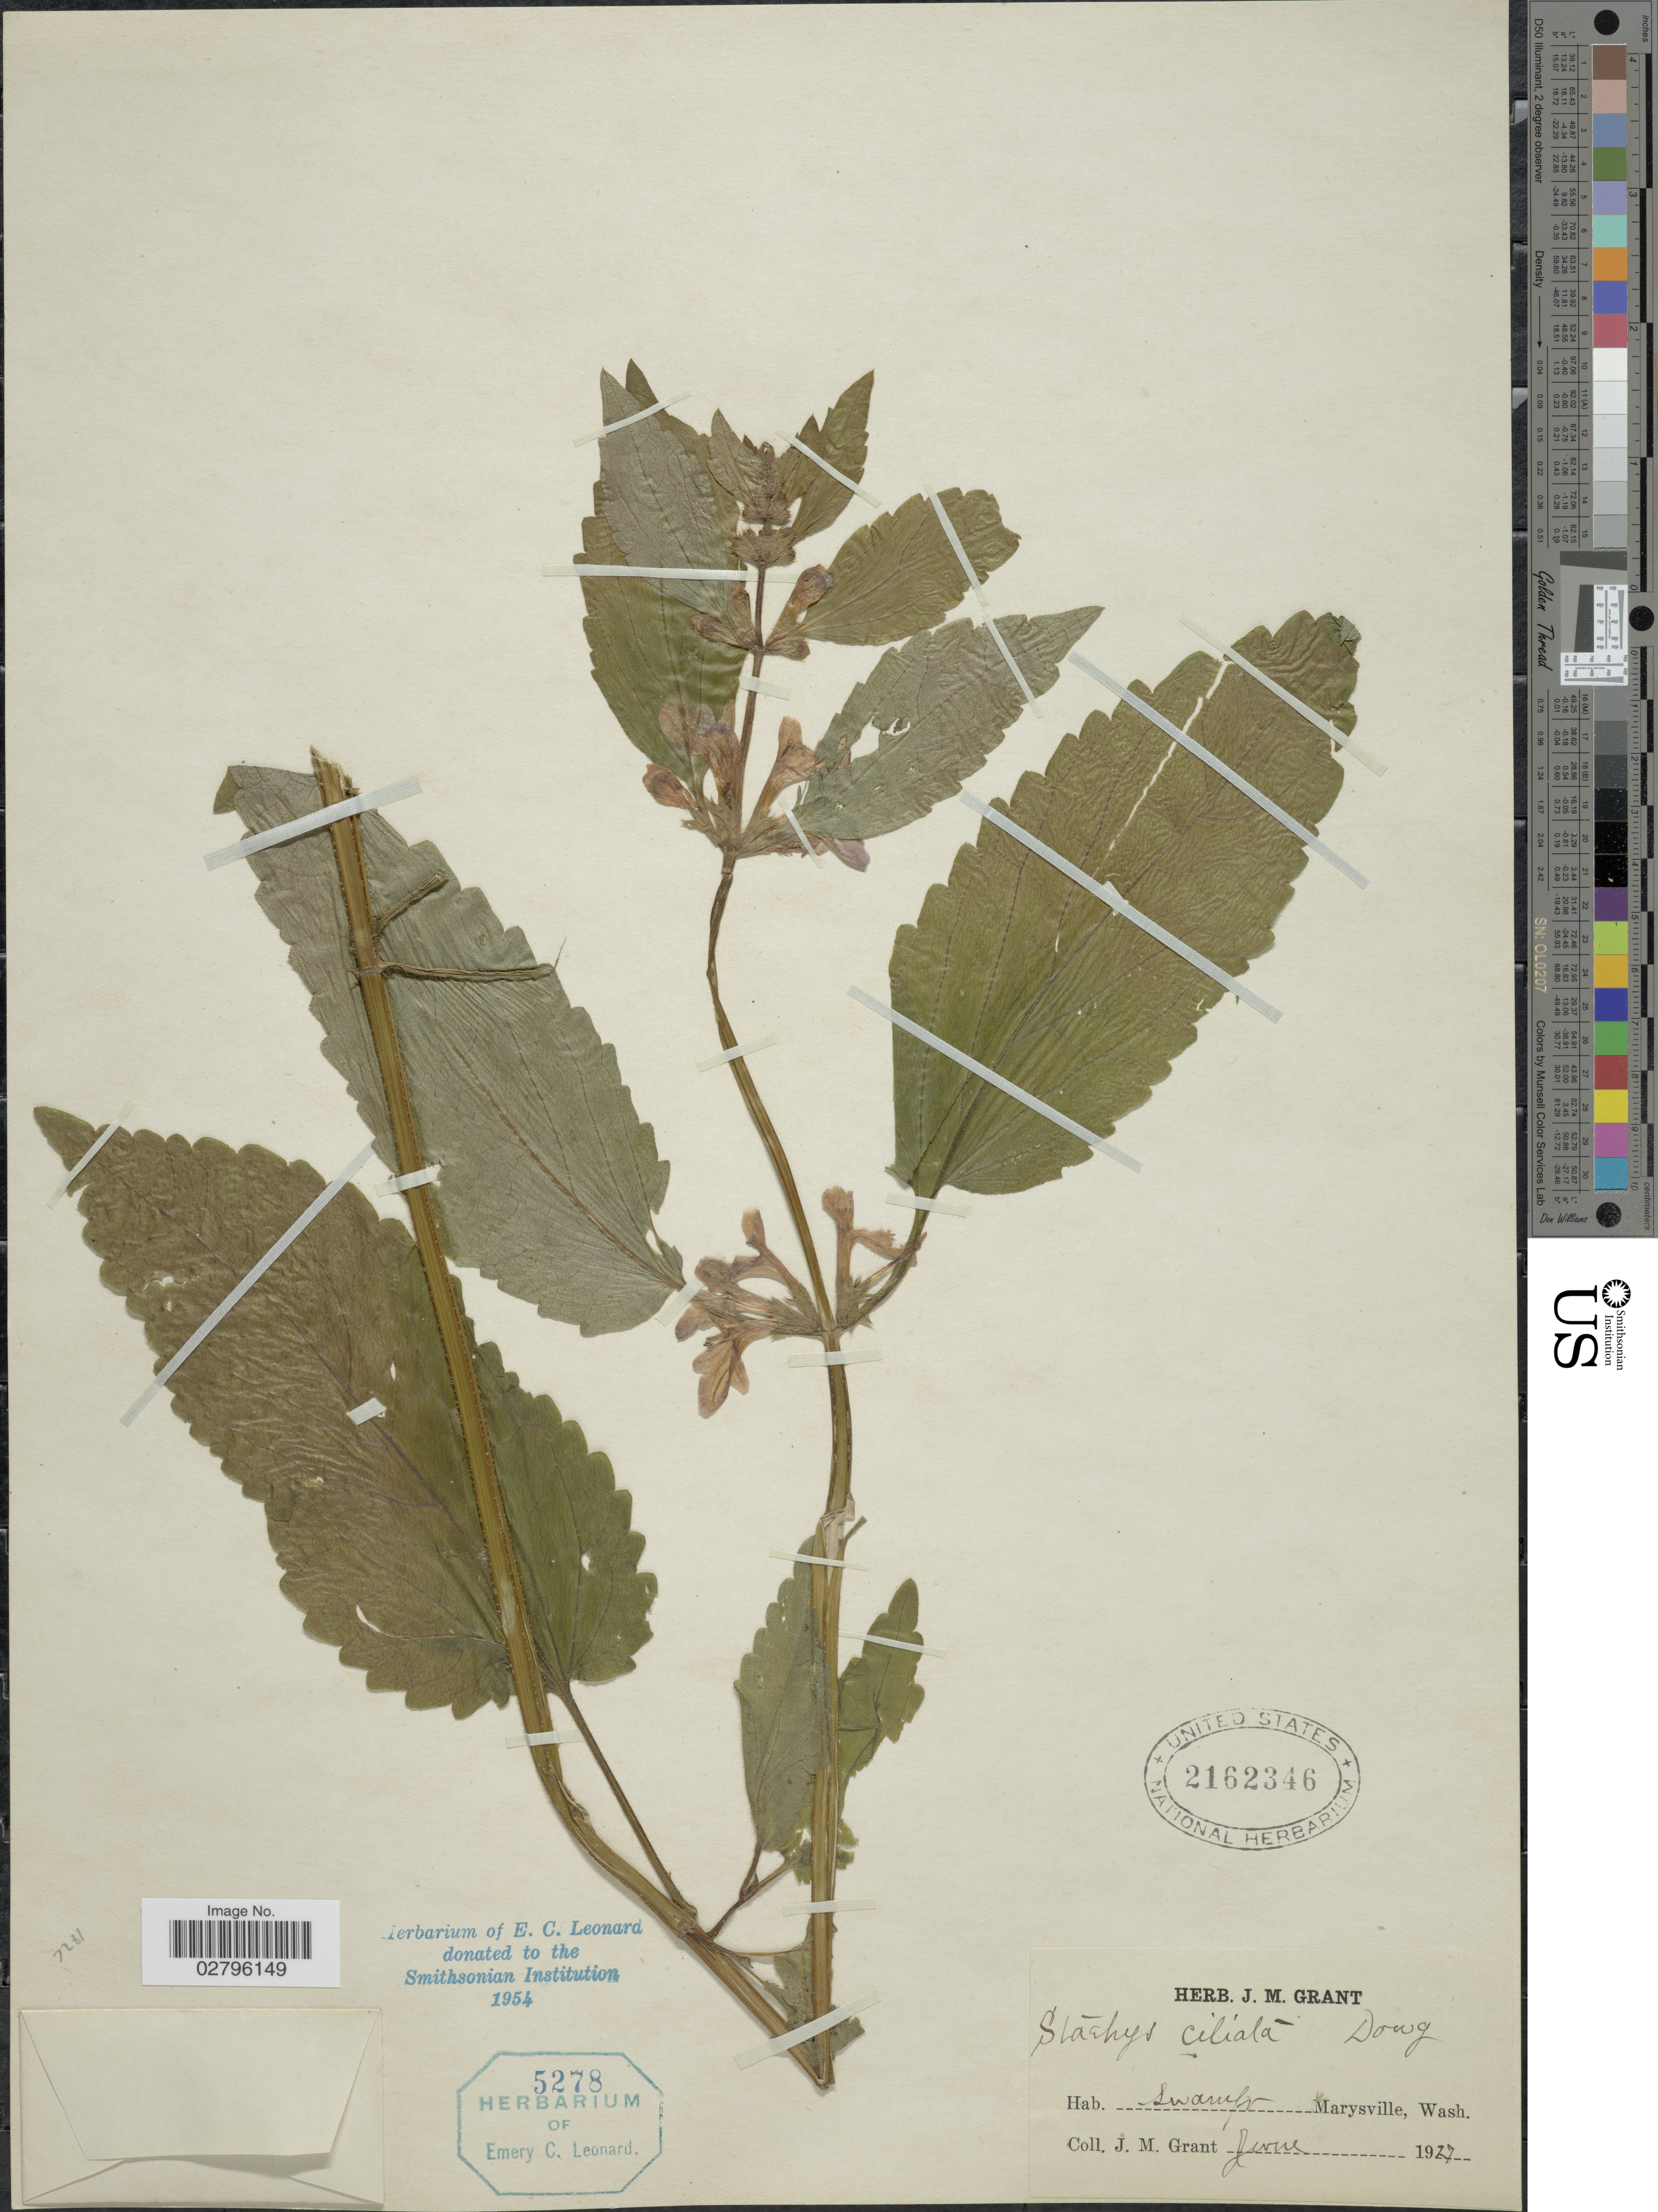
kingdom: Plantae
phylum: Tracheophyta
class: Magnoliopsida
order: Lamiales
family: Lamiaceae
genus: Stachys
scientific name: Stachys ciliata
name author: Douglas ex Benth.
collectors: J. M. Grant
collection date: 1927-06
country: United States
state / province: Washington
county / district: Snohomish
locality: Marysville.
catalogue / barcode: US 2162346